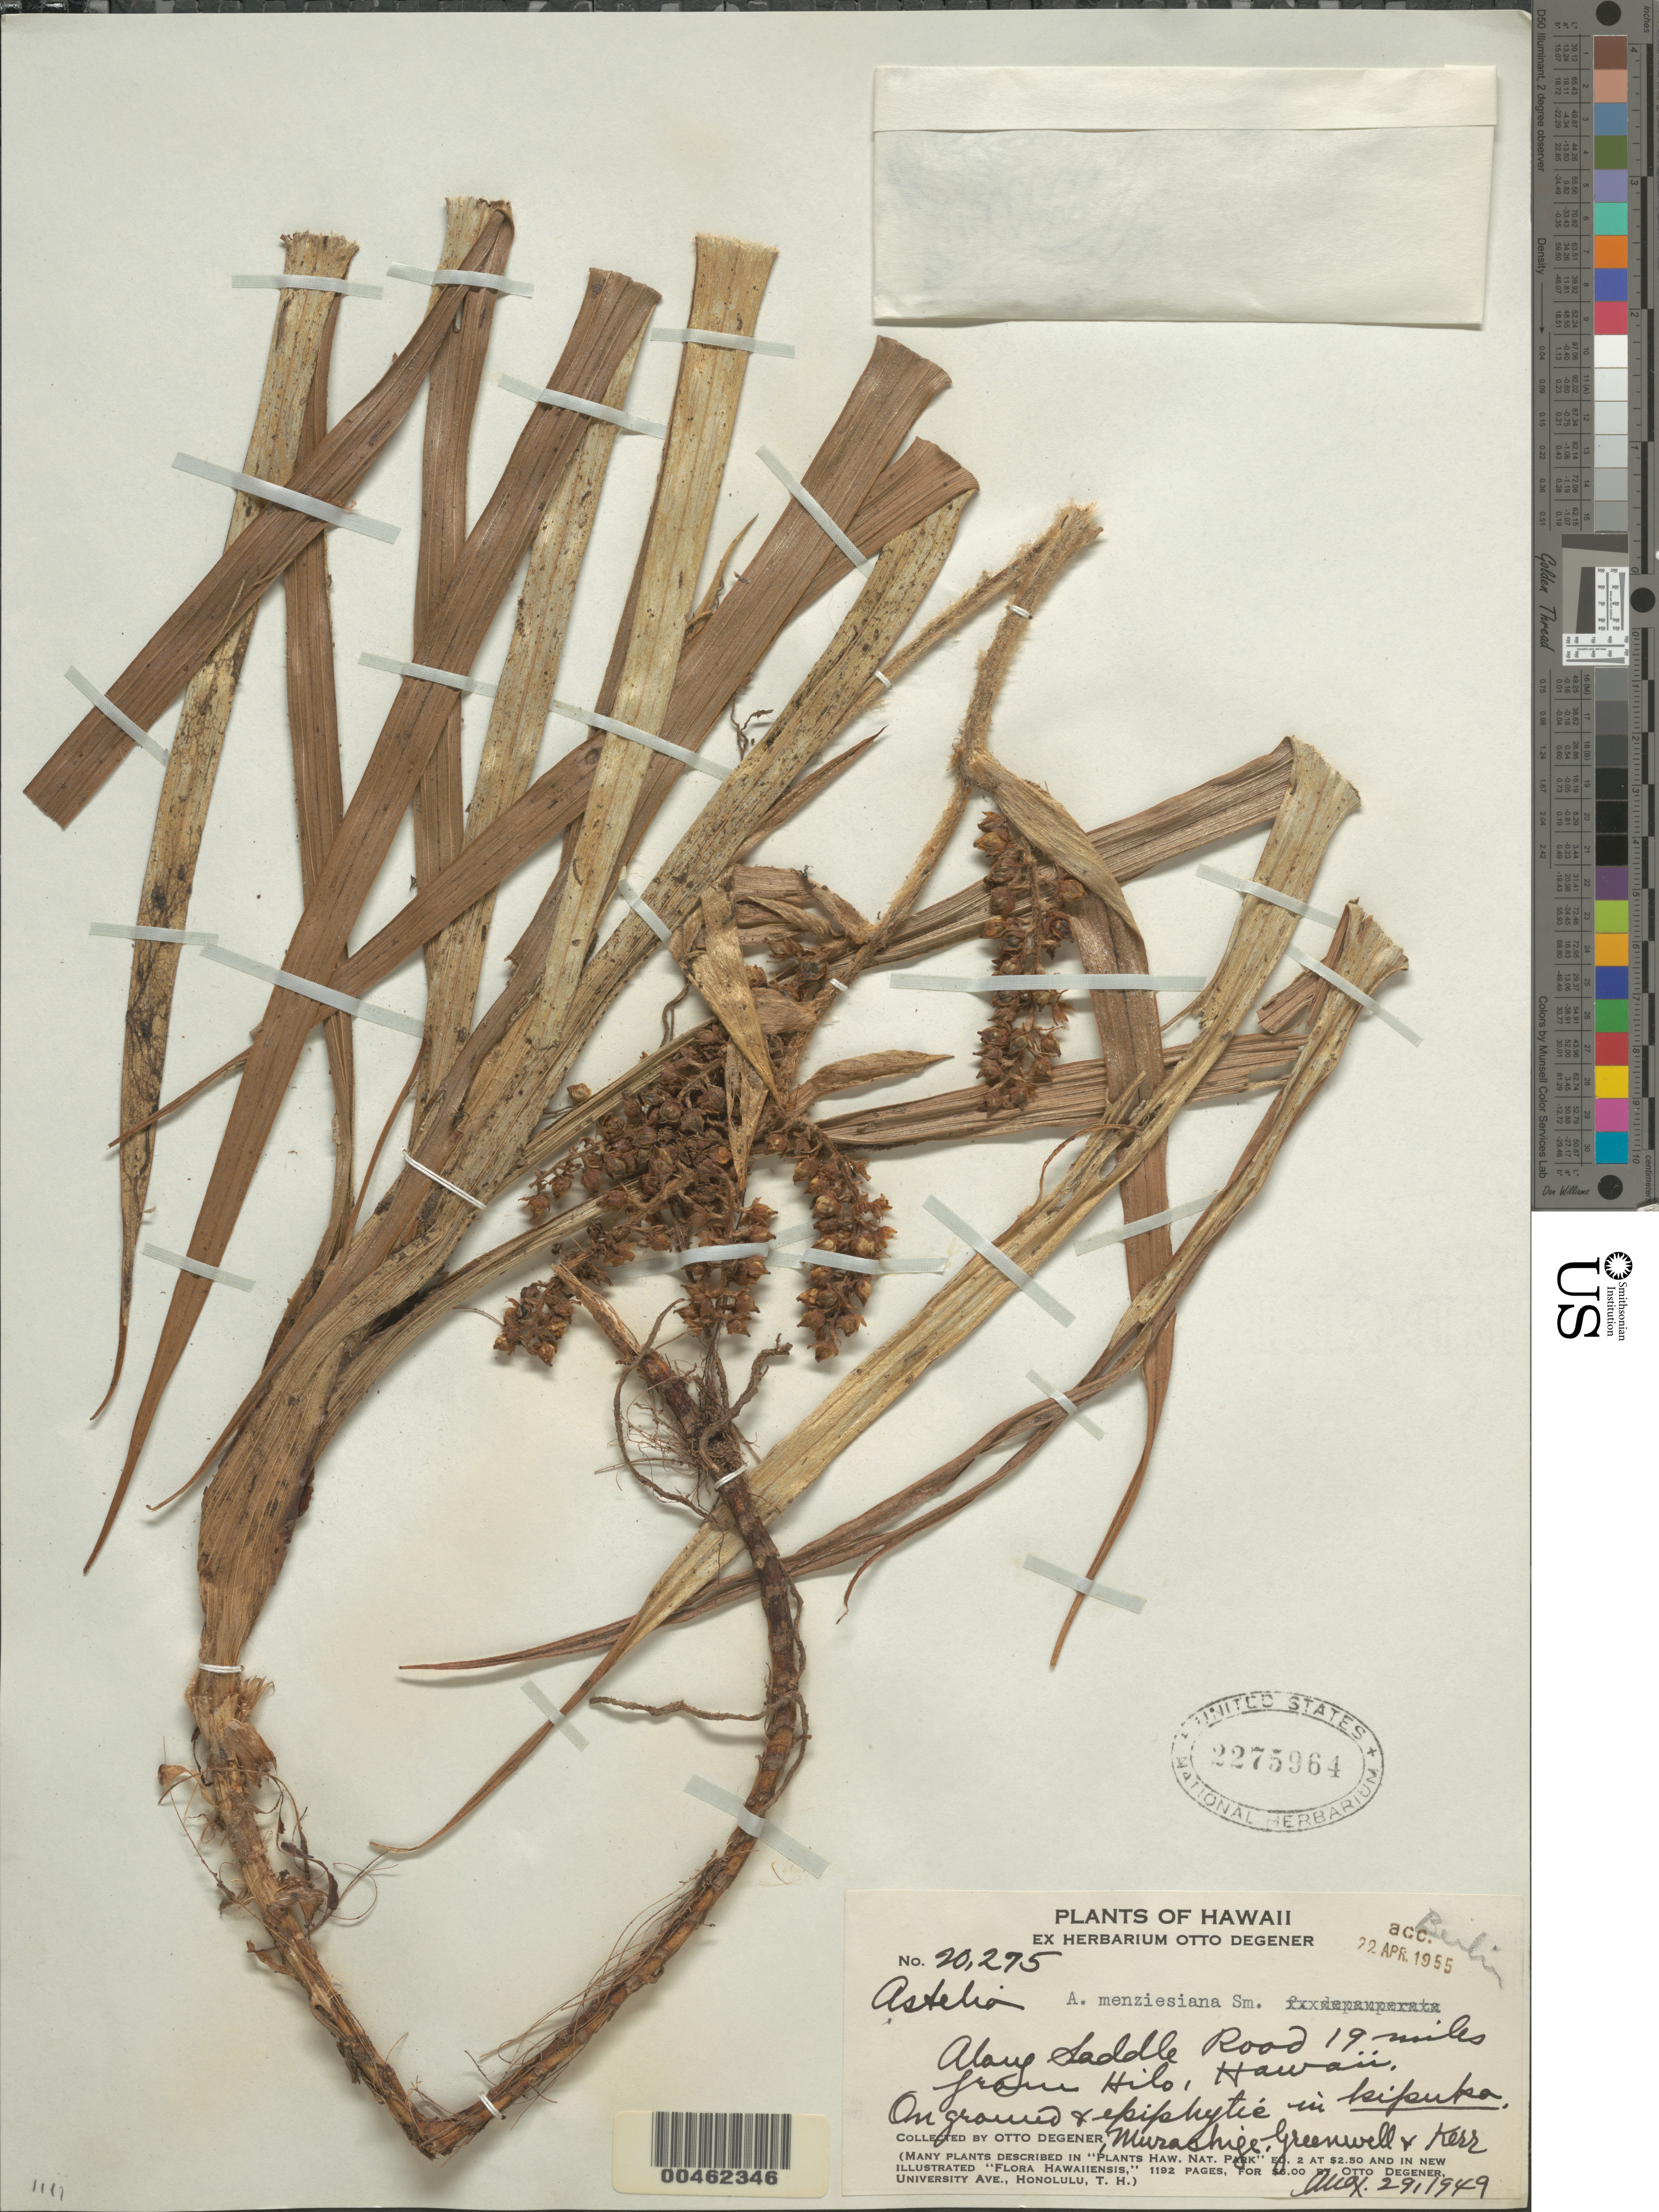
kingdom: Plantae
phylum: Tracheophyta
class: Liliopsida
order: Asparagales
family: Asteliaceae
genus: Astelia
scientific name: Astelia menziesiana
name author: Sm.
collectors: O. Degener, Murashige, -. Greenwell & Kerr, --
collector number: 20275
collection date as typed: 29 Aug 1949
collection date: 1949-08-29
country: United States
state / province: Hawaii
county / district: Hawaii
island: Hawaii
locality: Along Saddle Road 19 mi from Hilo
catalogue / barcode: US 2275964